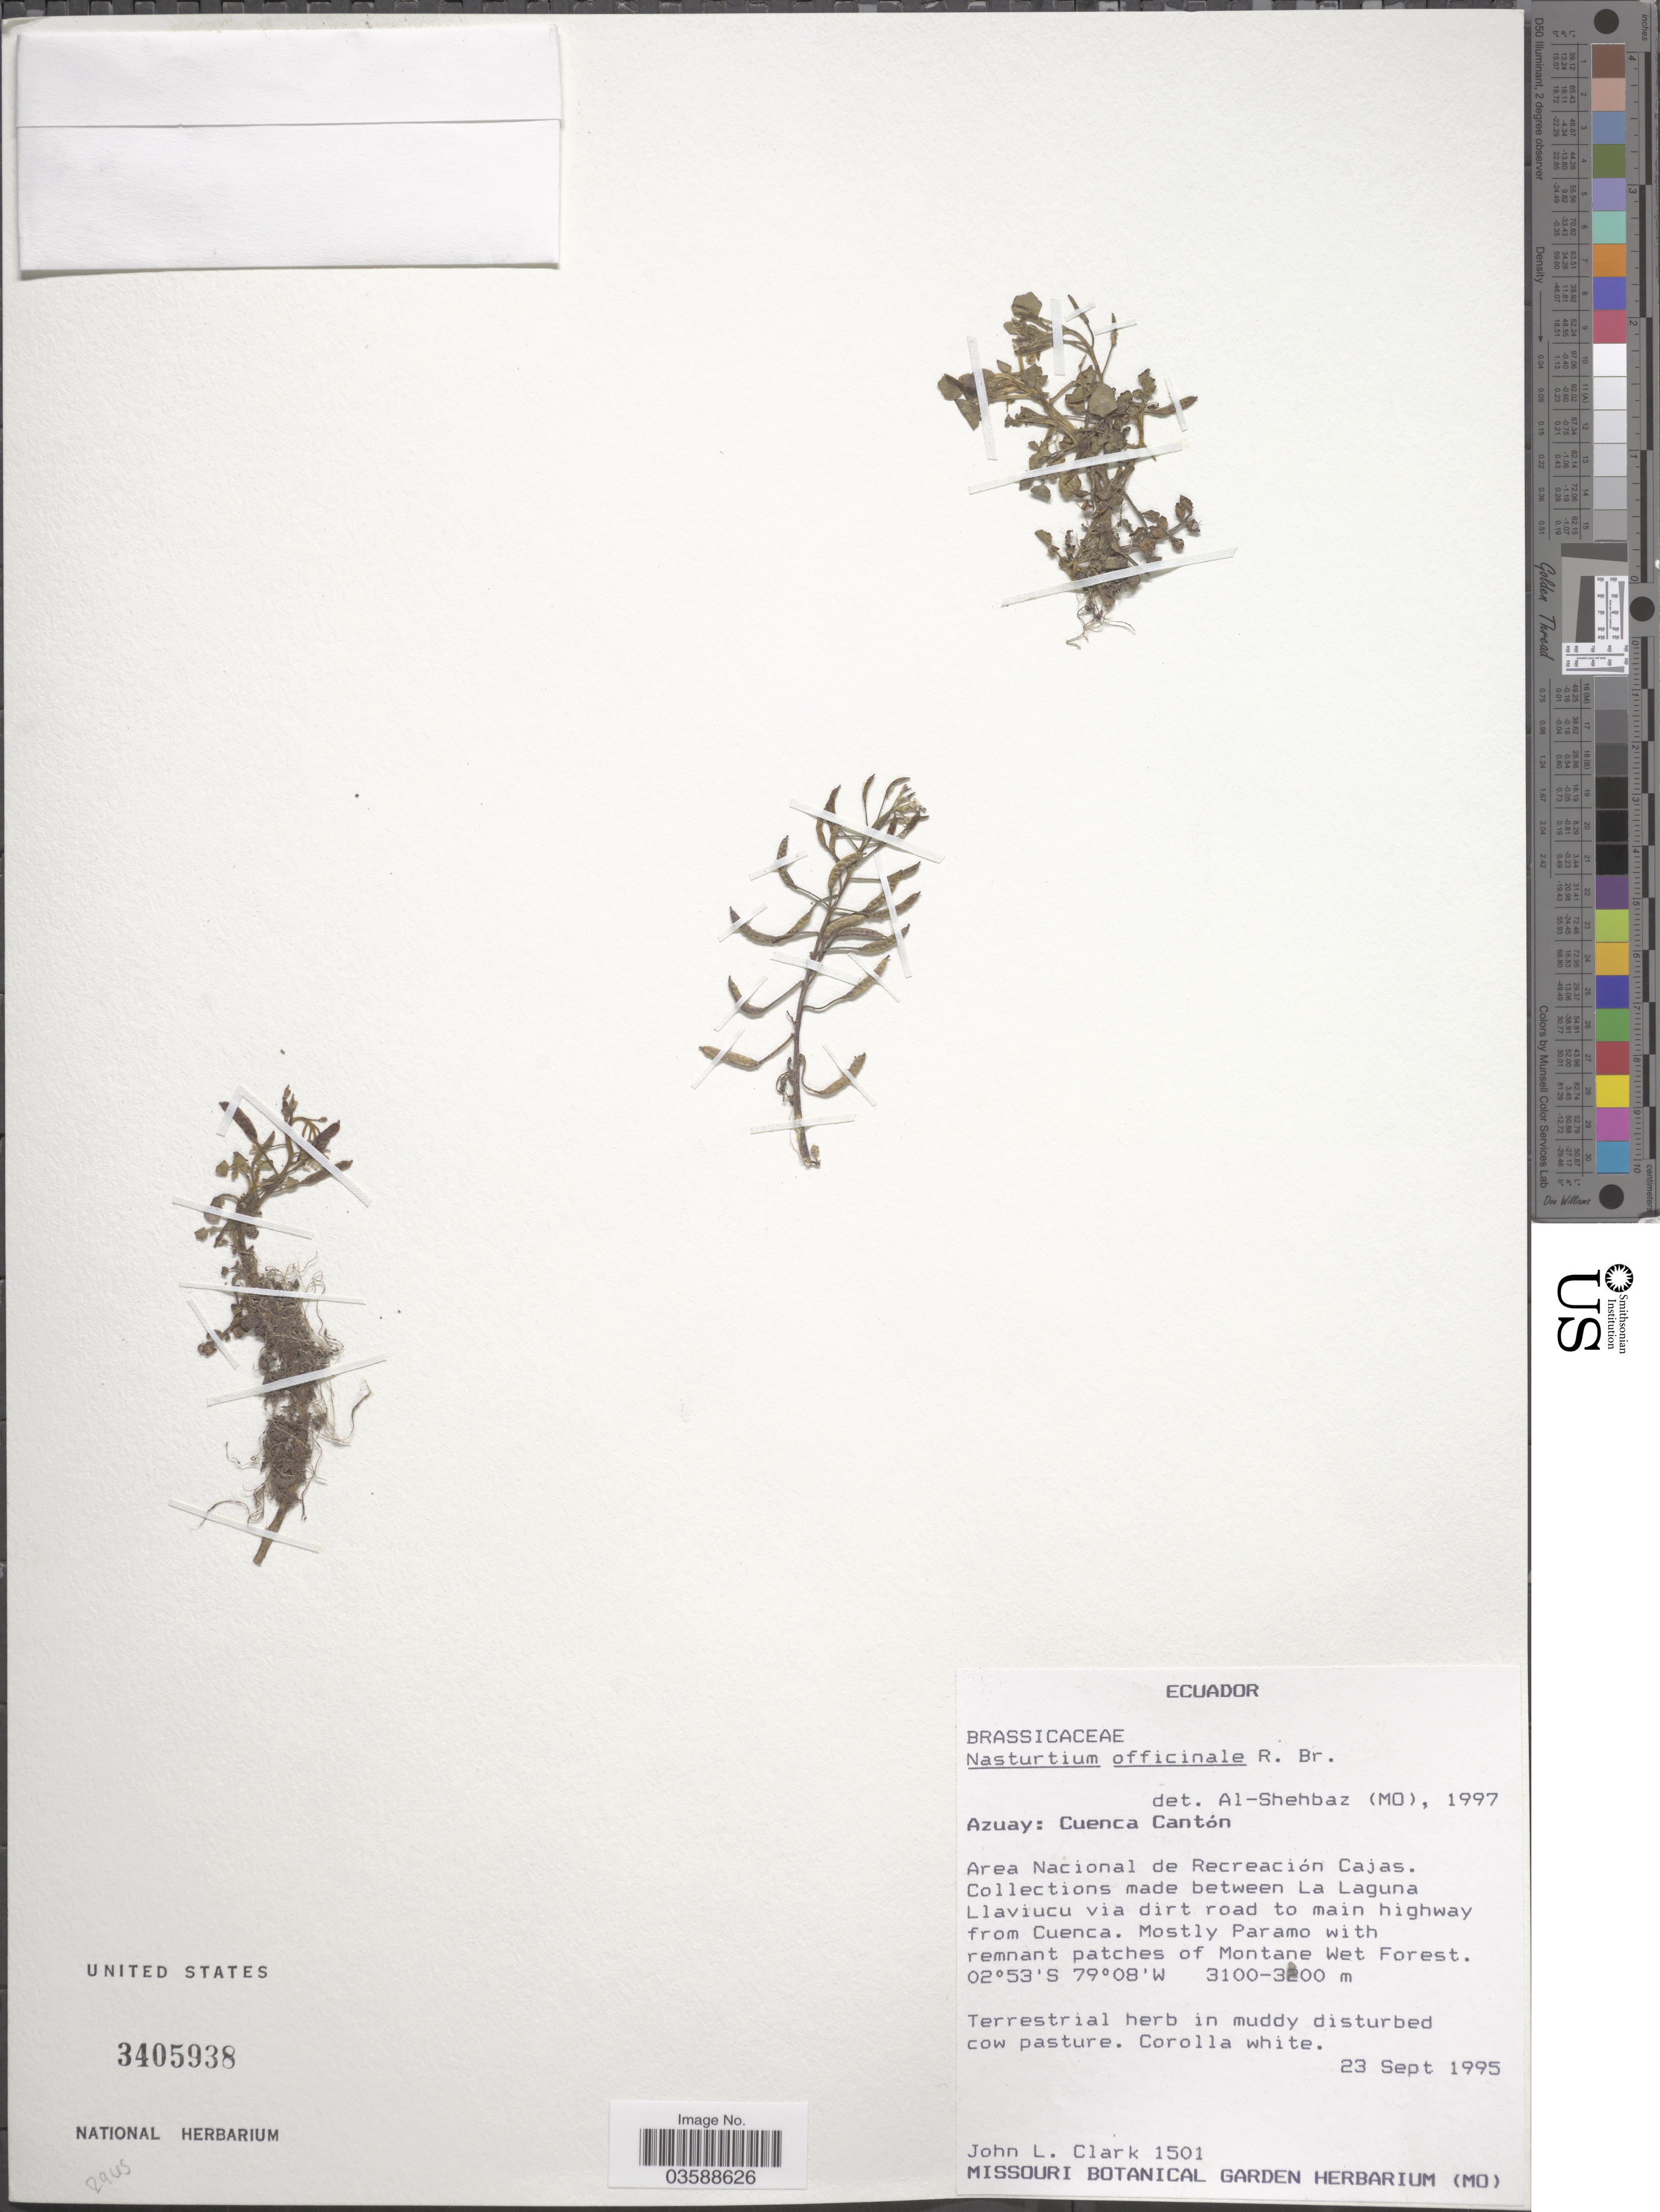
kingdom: Plantae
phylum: Tracheophyta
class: Magnoliopsida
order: Brassicales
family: Brassicaceae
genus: Nasturtium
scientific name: Nasturtium officinale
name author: R. Br.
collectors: J. L. Clark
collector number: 1501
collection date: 1995-09-23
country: Ecuador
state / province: Azuay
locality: Cuenca Cantón. Area Nacional de Recreación Cajas. Between La Laguna Llaviucu via dirt road to main highway from Cuenca.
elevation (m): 3100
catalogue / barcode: US 3405938